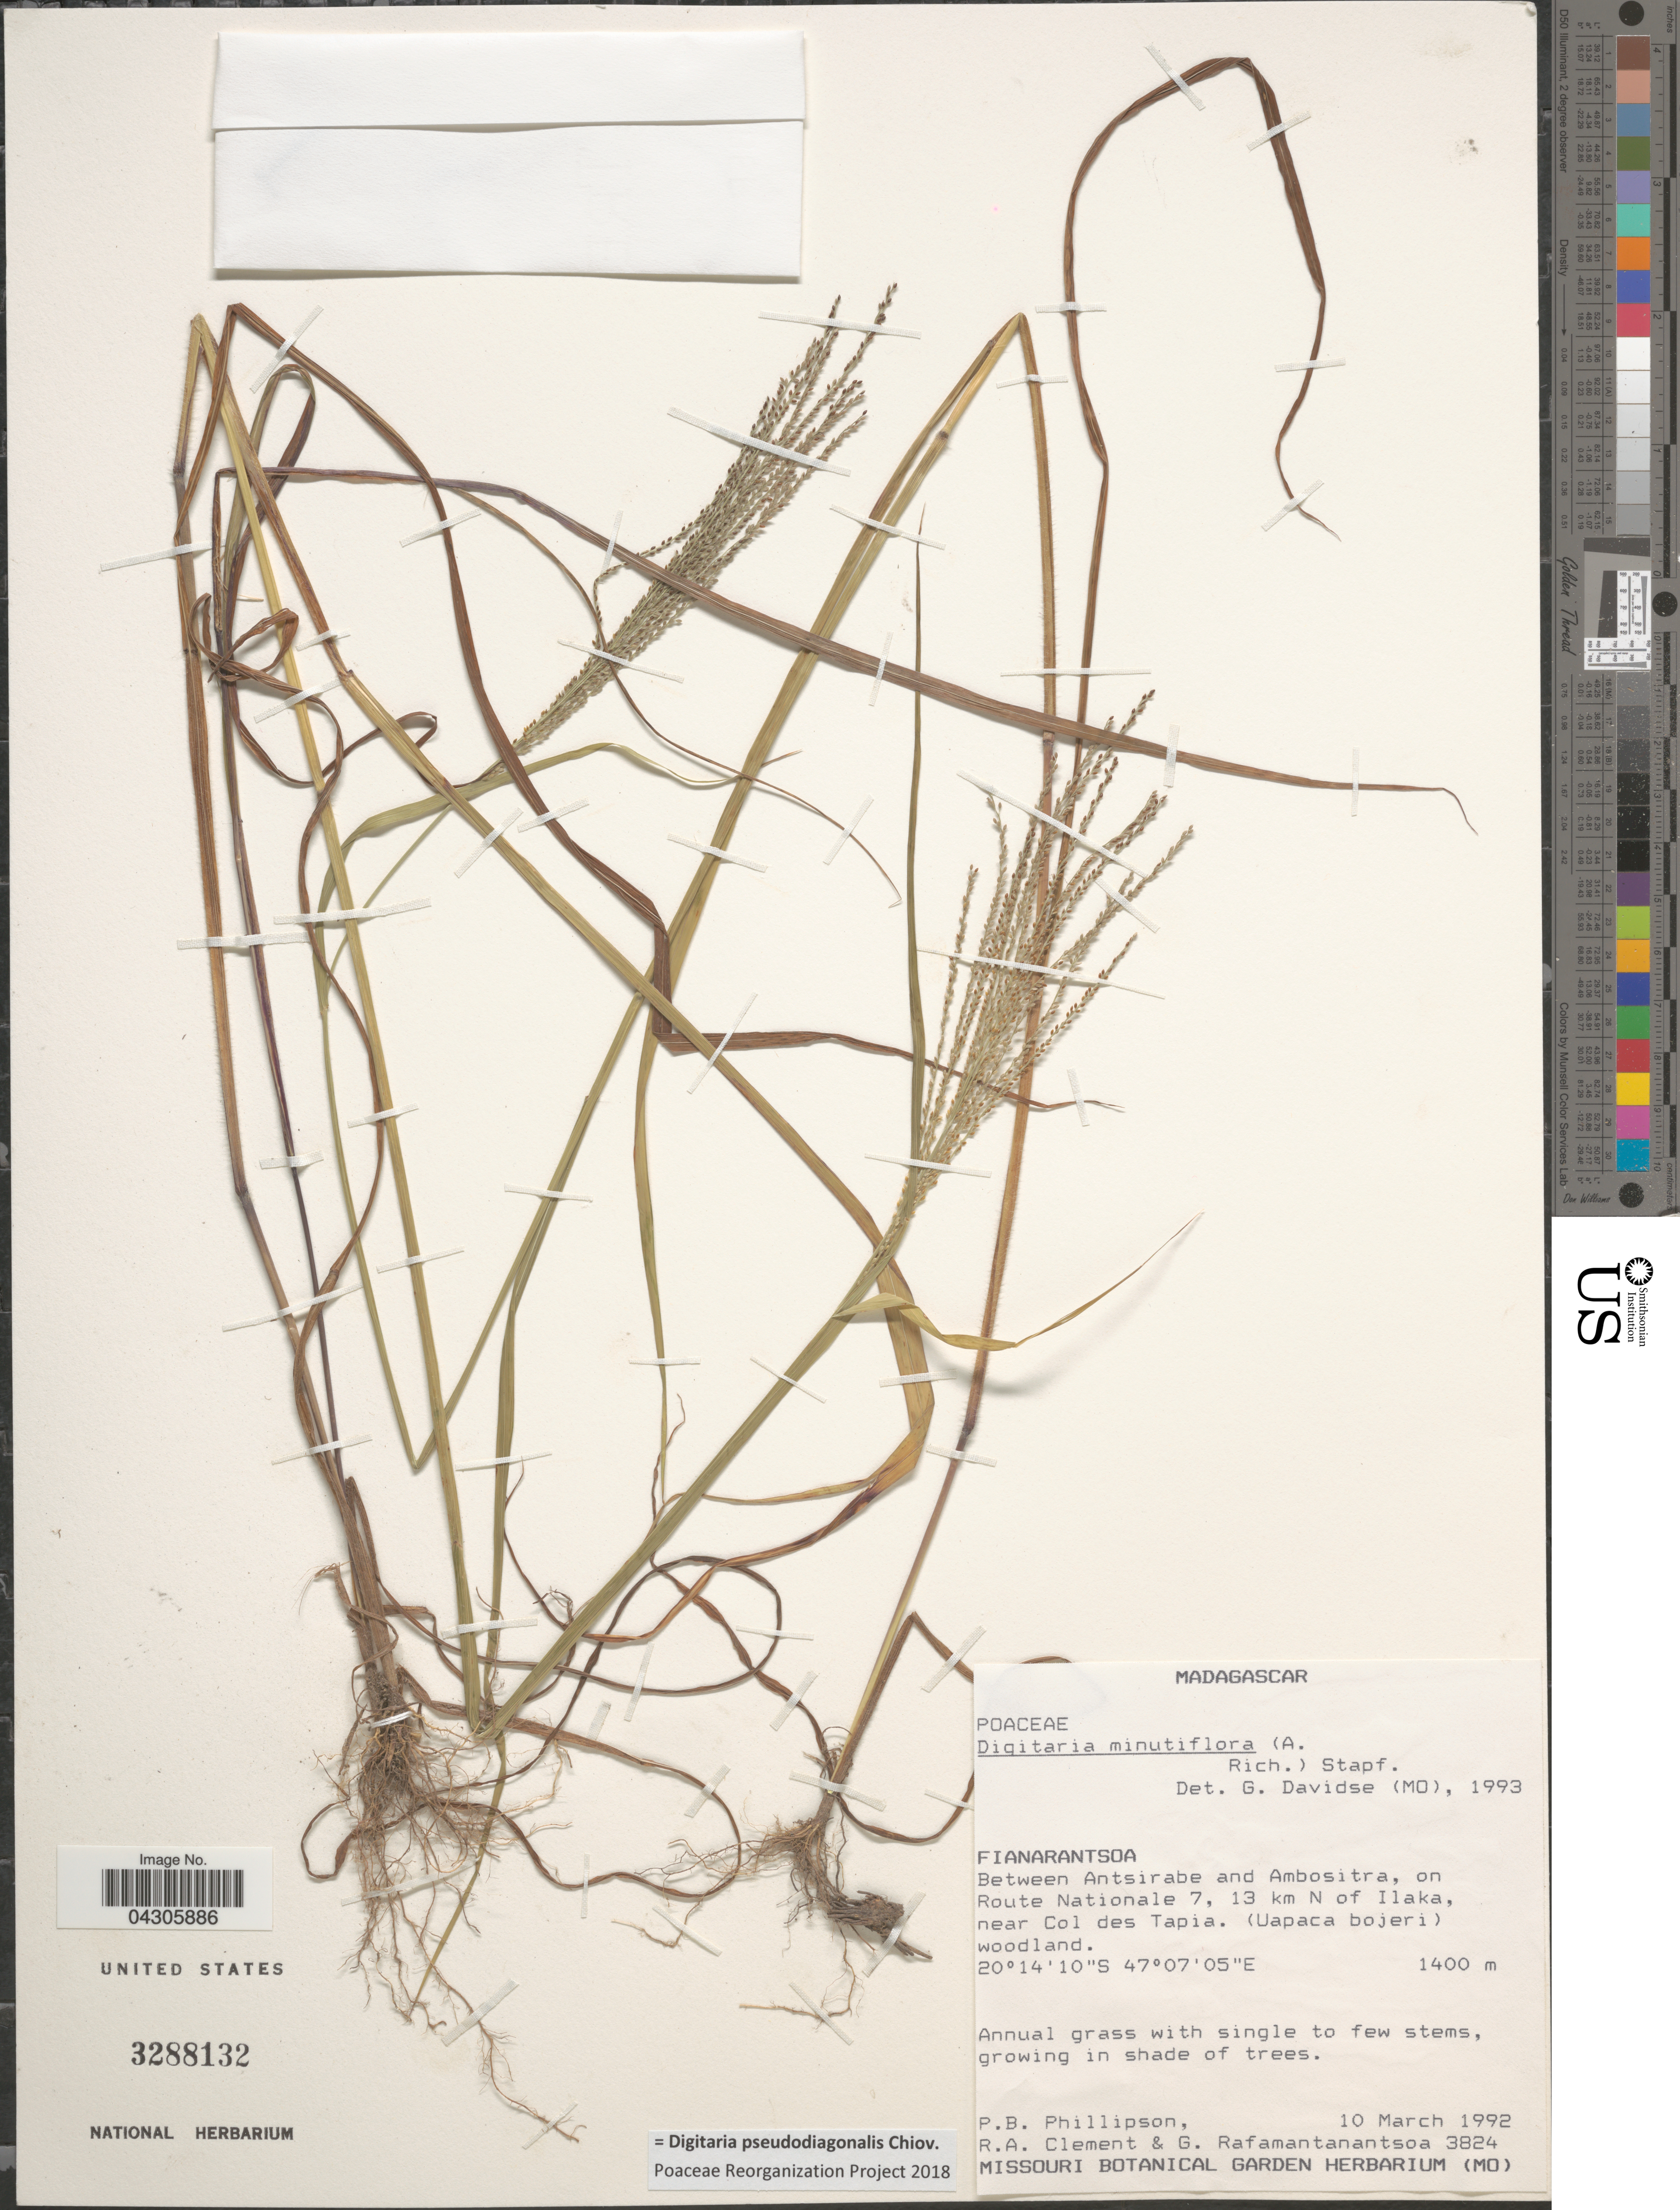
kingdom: Plantae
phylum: Tracheophyta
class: Liliopsida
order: Poales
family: Poaceae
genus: Digitaria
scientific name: Digitaria pseudodiagonalis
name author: Chiov.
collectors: P. B. Phillipson, R. A.Clement & G. Rafamantanantsoa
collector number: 3824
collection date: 1992-03-10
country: Madagascar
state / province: Amoron'i Mania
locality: Between Antsirabe and Ambositra, on Route Nationale 7, 13 km N of Ilaka, near Col des Tapia. (Uapaca bojeri) woodland.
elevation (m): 1400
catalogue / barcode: US 3288132